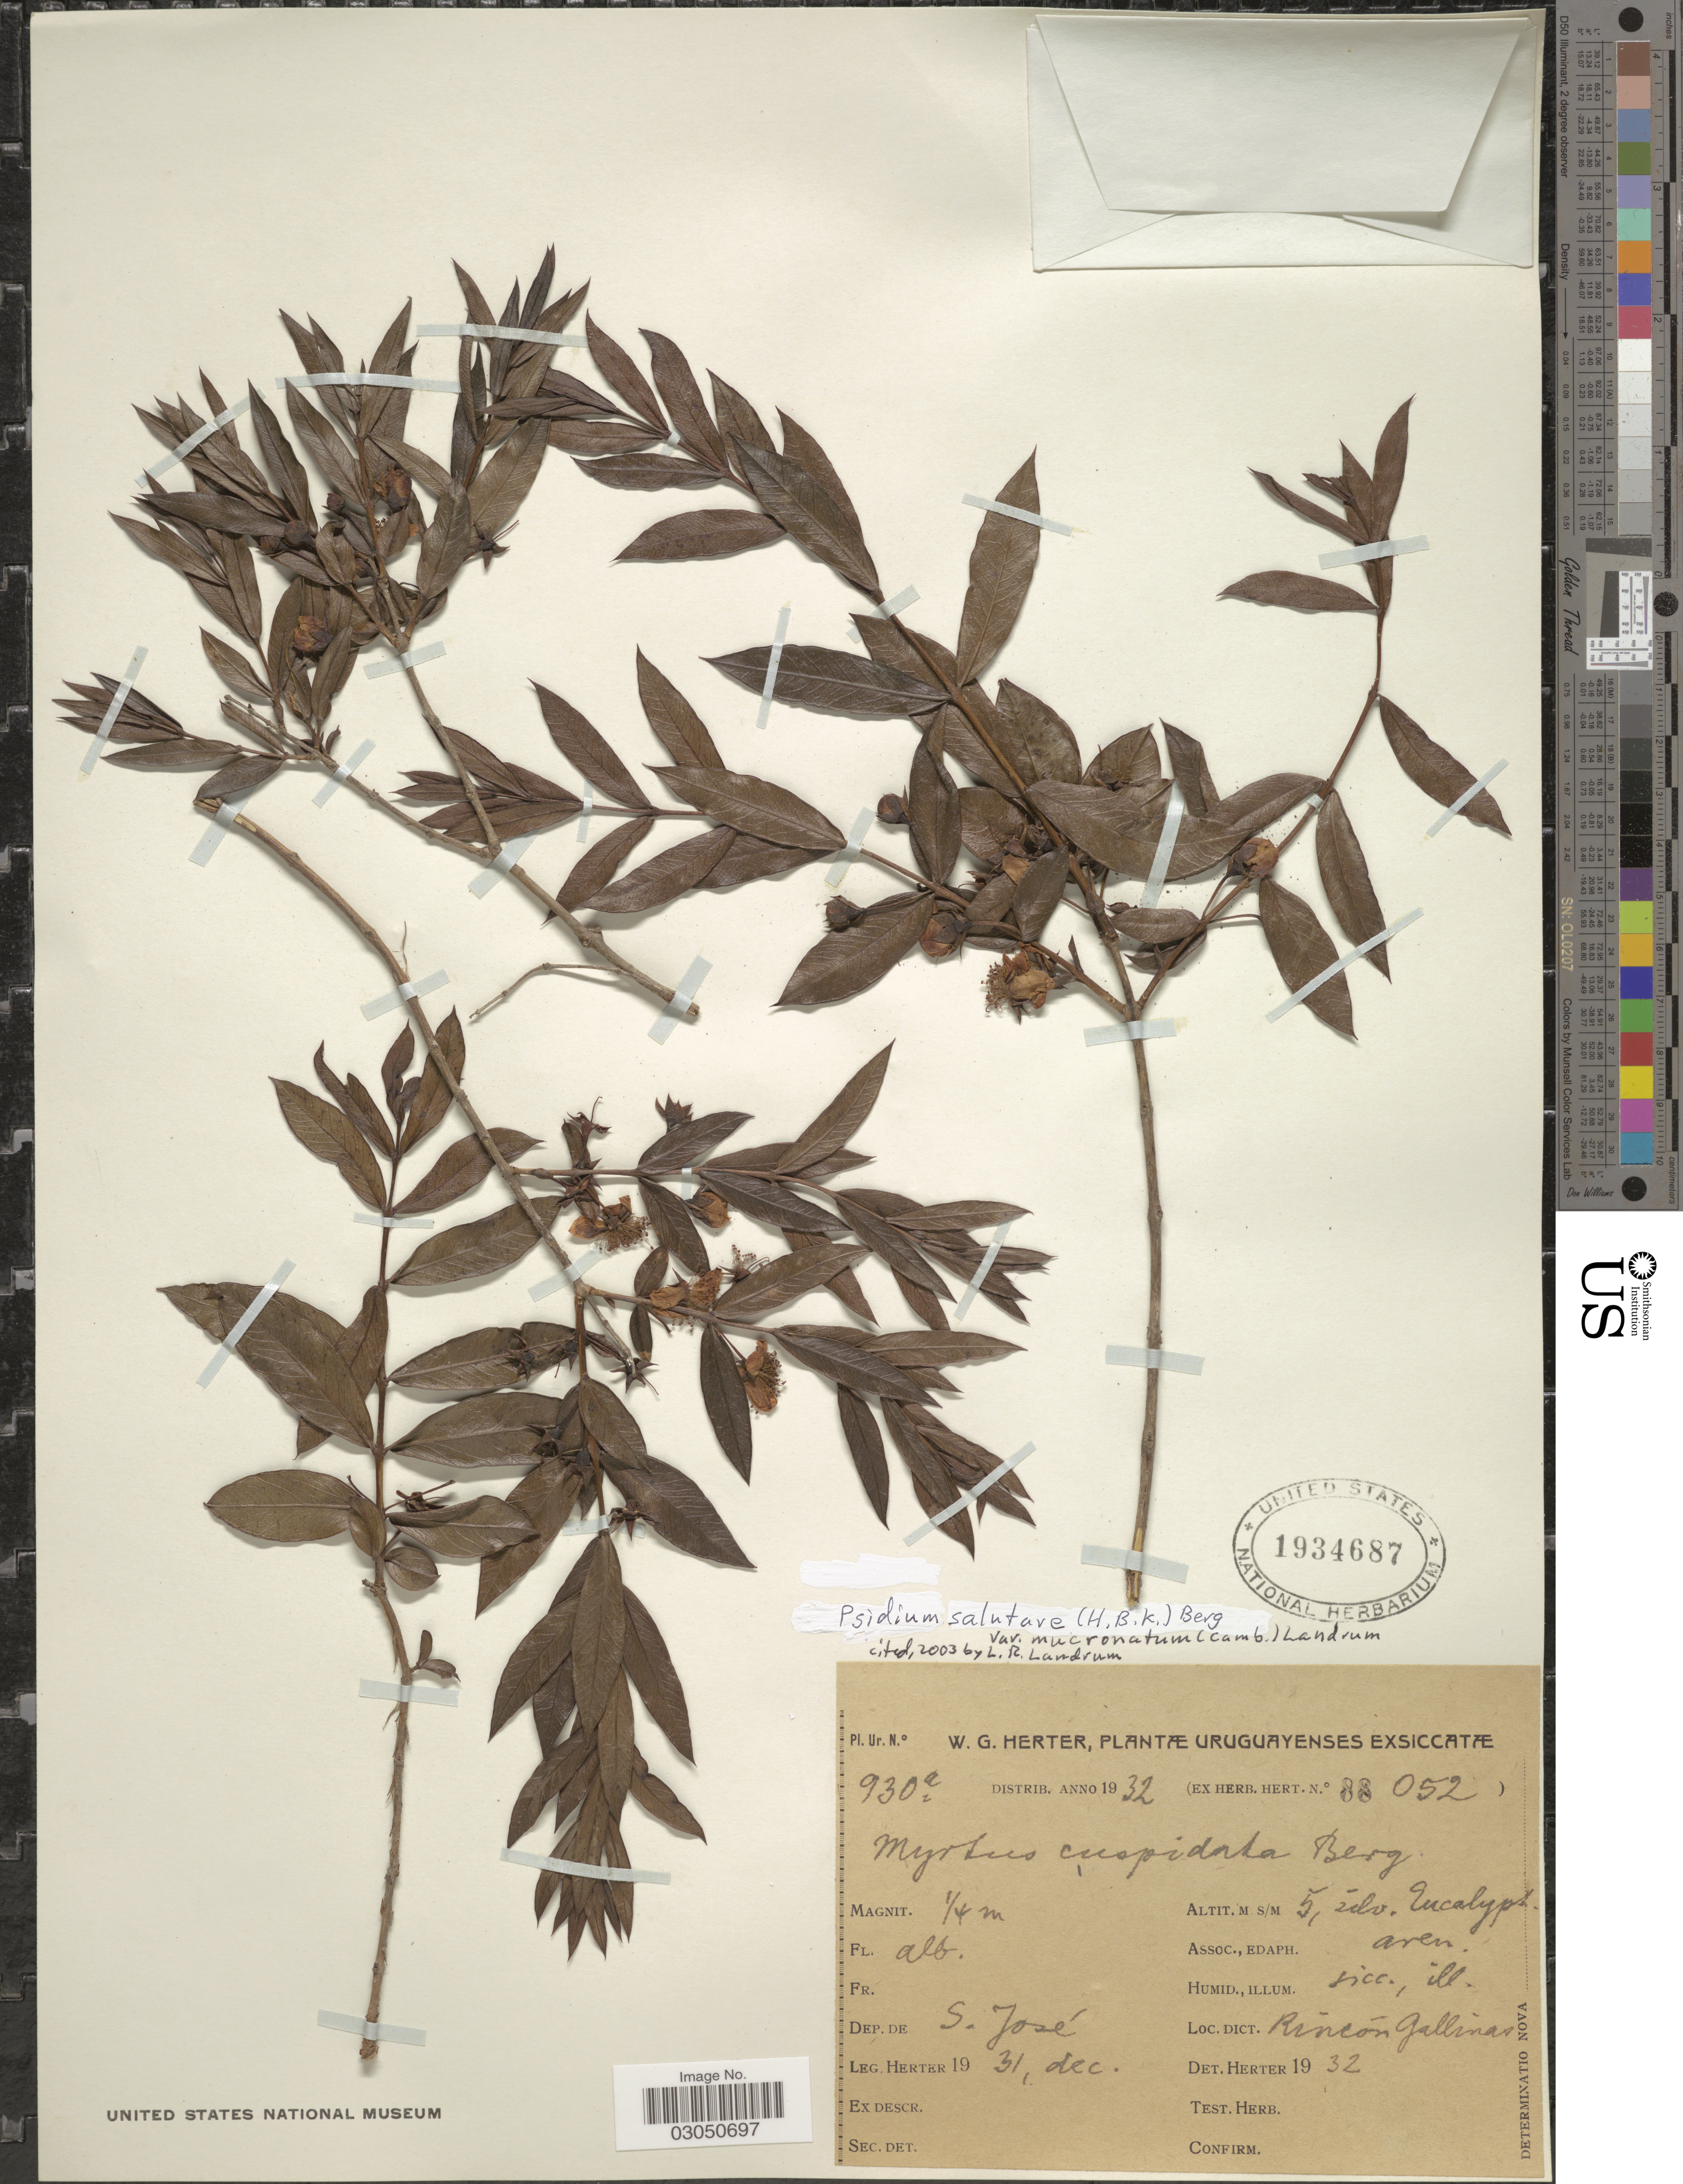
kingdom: Plantae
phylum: Tracheophyta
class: Magnoliopsida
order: Myrtales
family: Myrtaceae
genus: Psidium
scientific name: Psidium salutare var. mucronatum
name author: (Cambess.) Landrum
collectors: W. G. Herter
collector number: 930a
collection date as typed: Transcribed d/m/y: 31/12/19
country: Uruguay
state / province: San Jose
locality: Dep. de S. José, Rincón Gallinas.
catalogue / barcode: US 1934687